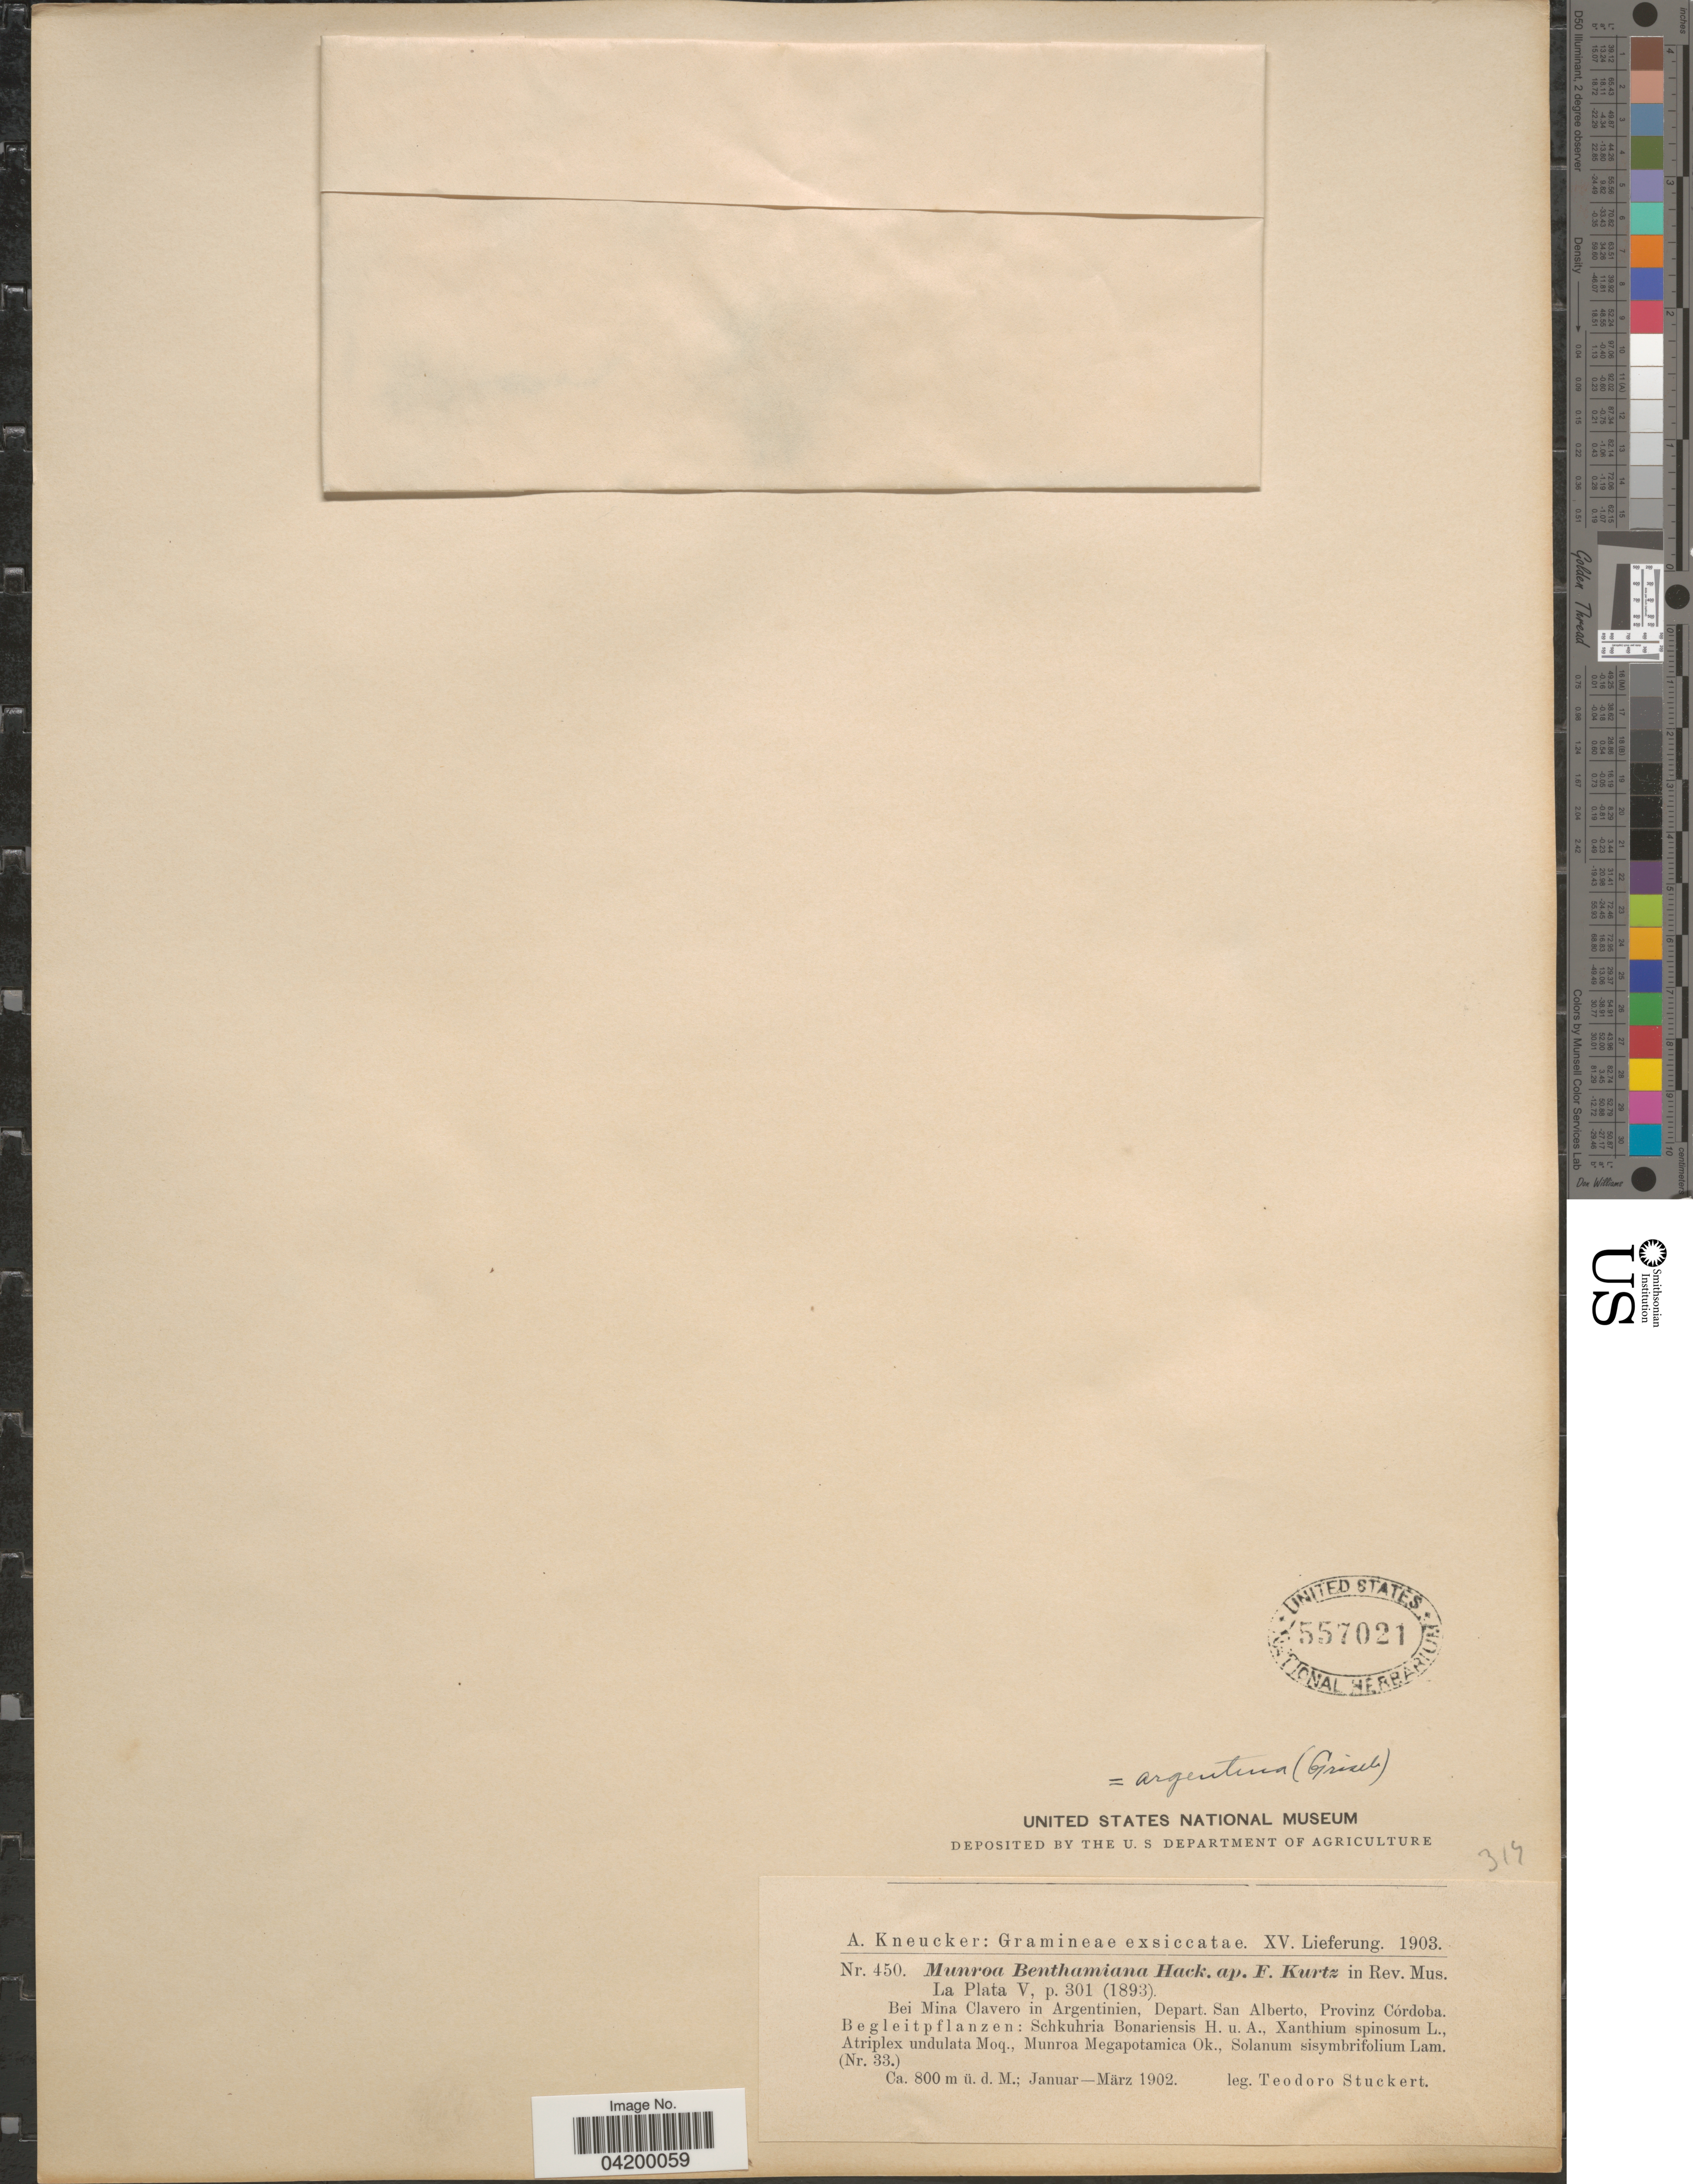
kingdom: Plantae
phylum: Tracheophyta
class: Liliopsida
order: Poales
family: Poaceae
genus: Blepharidachne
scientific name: Blepharidachne benthamiana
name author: (Hack.) Hitchc.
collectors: T. Stuckert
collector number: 450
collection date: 1902-01/1902-03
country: Argentina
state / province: Cordoba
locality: Bei Mina Clavero, Depart. San Alberto.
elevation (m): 800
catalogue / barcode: US 557021